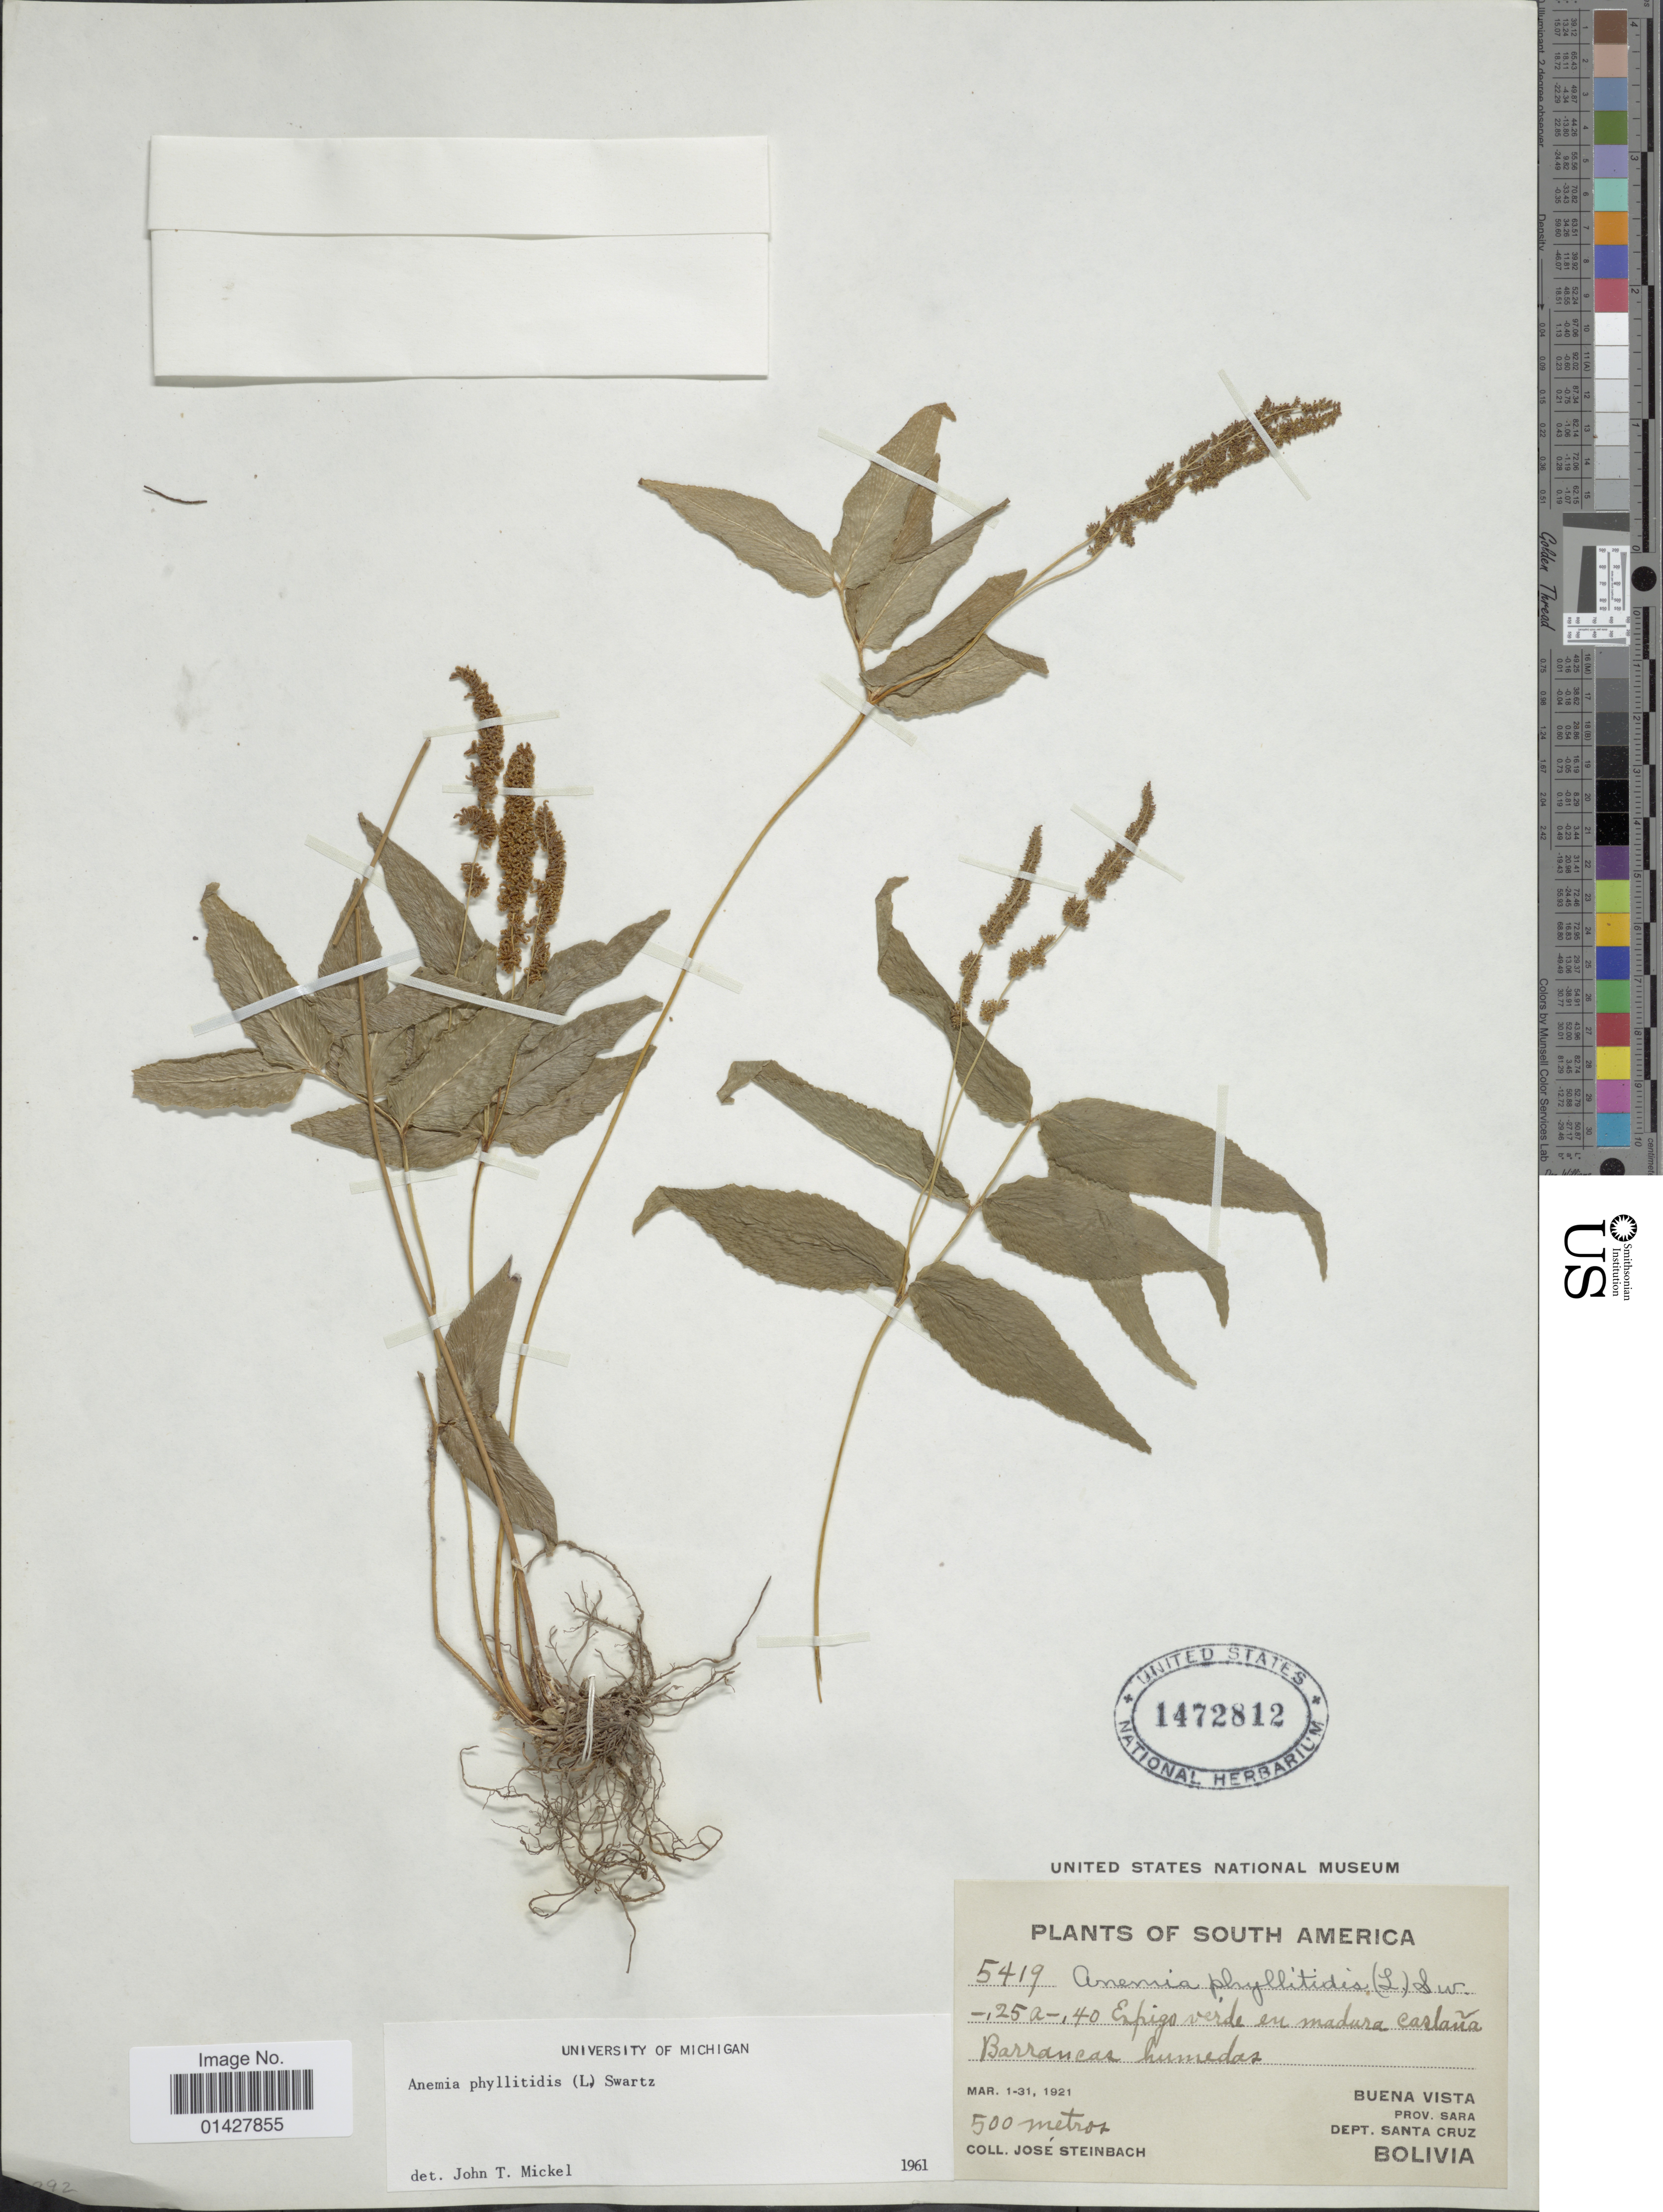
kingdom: Plantae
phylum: Tracheophyta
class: Polypodiopsida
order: Schizaeales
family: Anemiaceae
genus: Anemia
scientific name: Anemia phyllitidis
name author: (L.) Sw.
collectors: J. Steinbach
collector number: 5419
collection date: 1921-03-01/1921-03-31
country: Bolivia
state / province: Santa Cruz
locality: Barrancas humedas, Buena Vista, Prov. Sara, Dept Santa Cruz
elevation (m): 500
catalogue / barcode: US 1472812